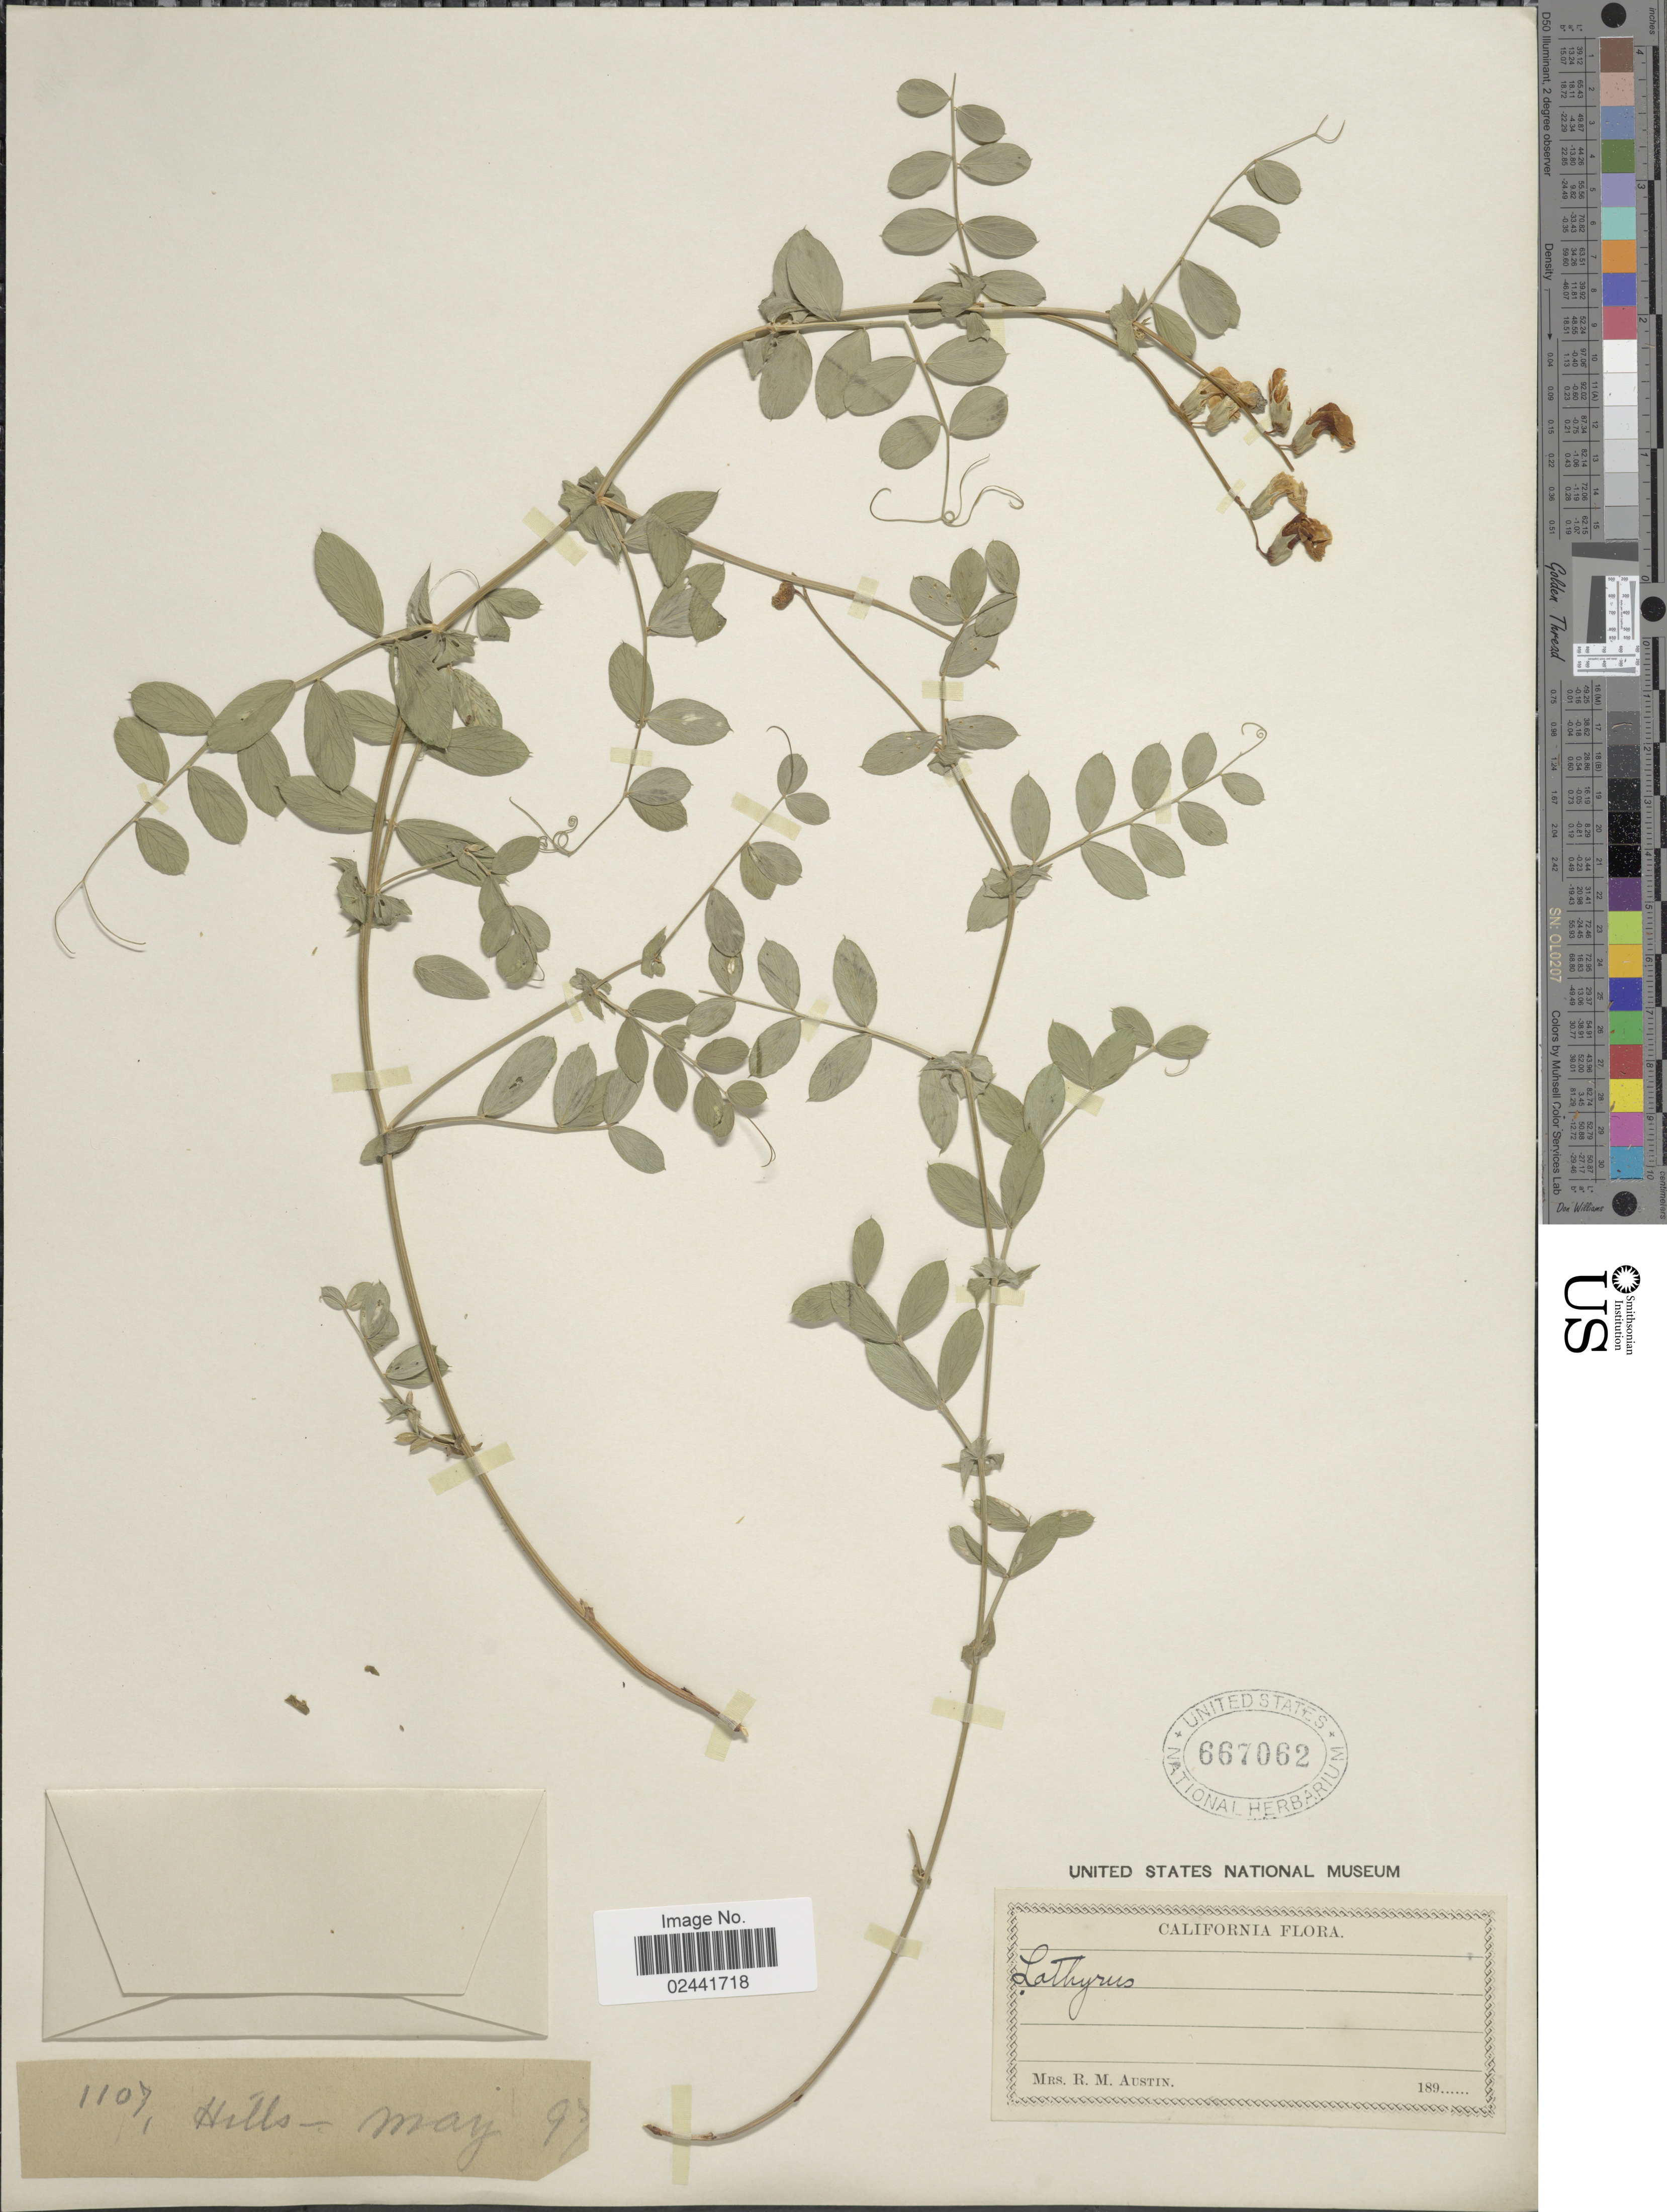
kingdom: Plantae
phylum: Tracheophyta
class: Magnoliopsida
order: Fabales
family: Fabaceae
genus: Lathyrus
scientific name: Lathyrus sulphureus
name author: W.H. Brewer ex A. Gray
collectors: R. Austin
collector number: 1107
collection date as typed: Transcribed d/m/y: /5/97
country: United States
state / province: California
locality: Hills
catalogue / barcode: US 667062